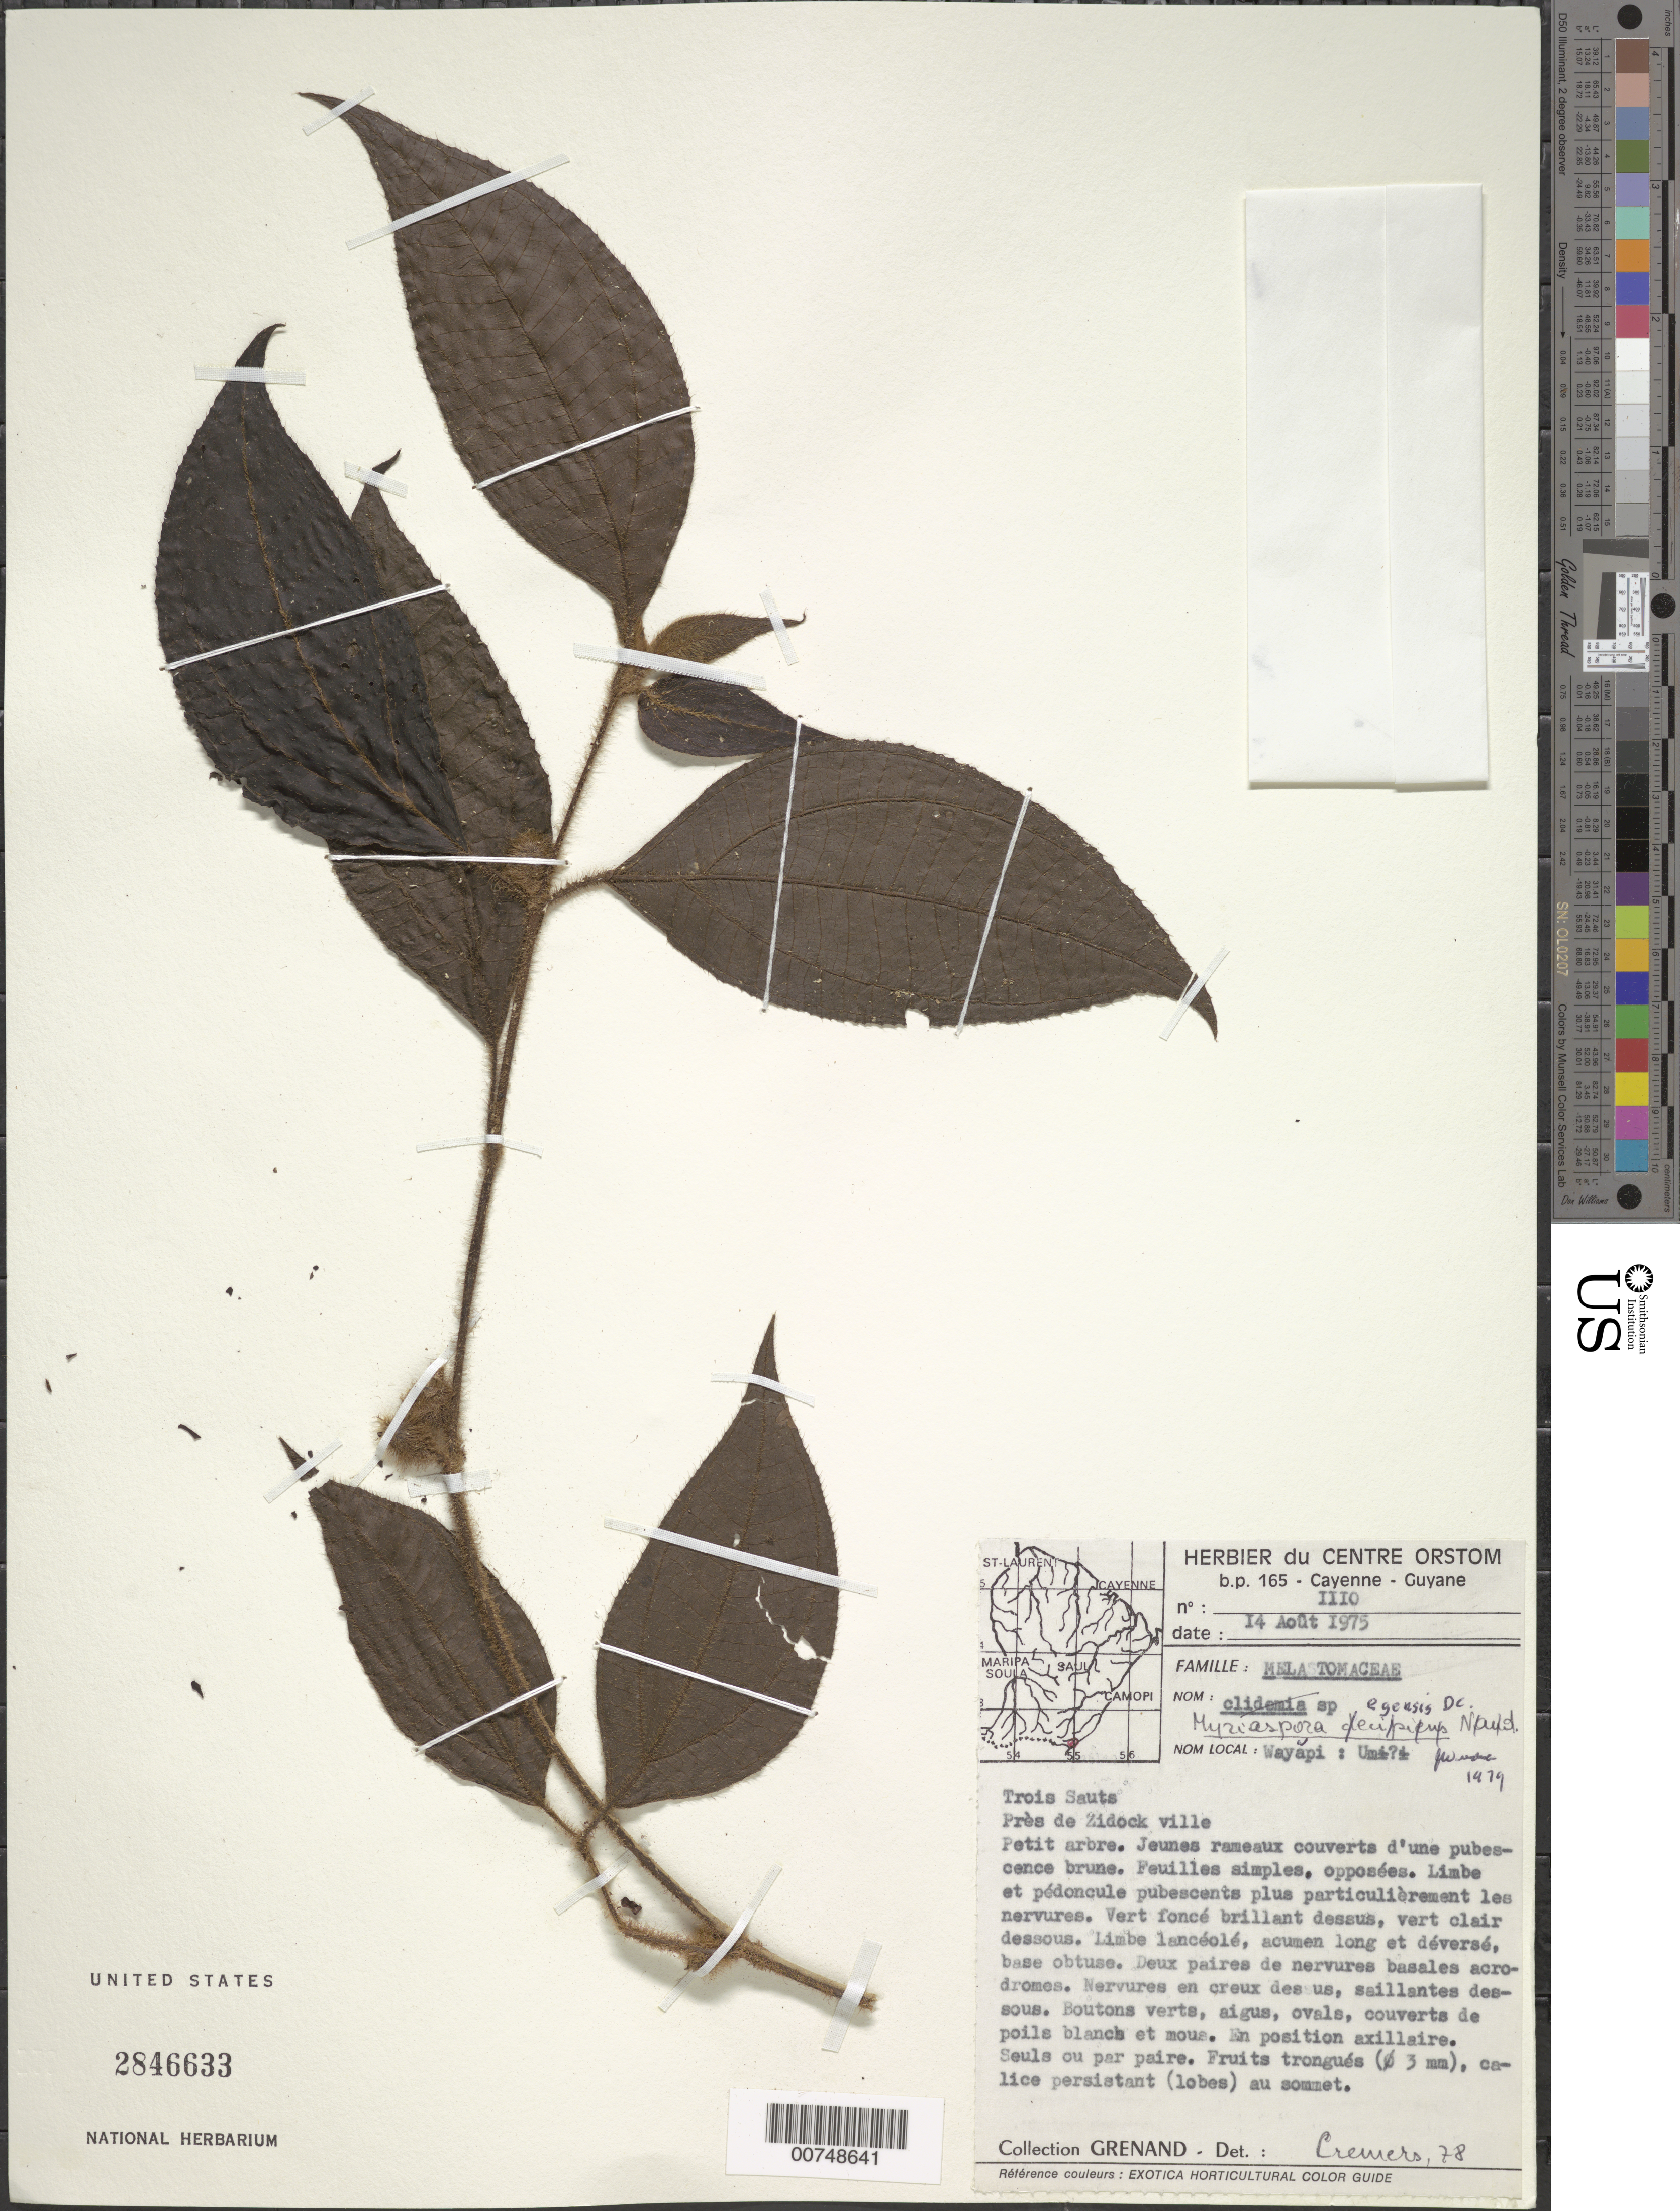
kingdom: Plantae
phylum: Tracheophyta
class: Magnoliopsida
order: Myrtales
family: Melastomataceae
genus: Bellucia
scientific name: Bellucia egensis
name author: (DC.) Penneys et al.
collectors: P. Grenand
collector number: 1110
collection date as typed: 14-Aug-75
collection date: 1975-08-14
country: French Guiana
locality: Trois Sauts, Haut Oyapock; near Zidockville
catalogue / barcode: US 2846633